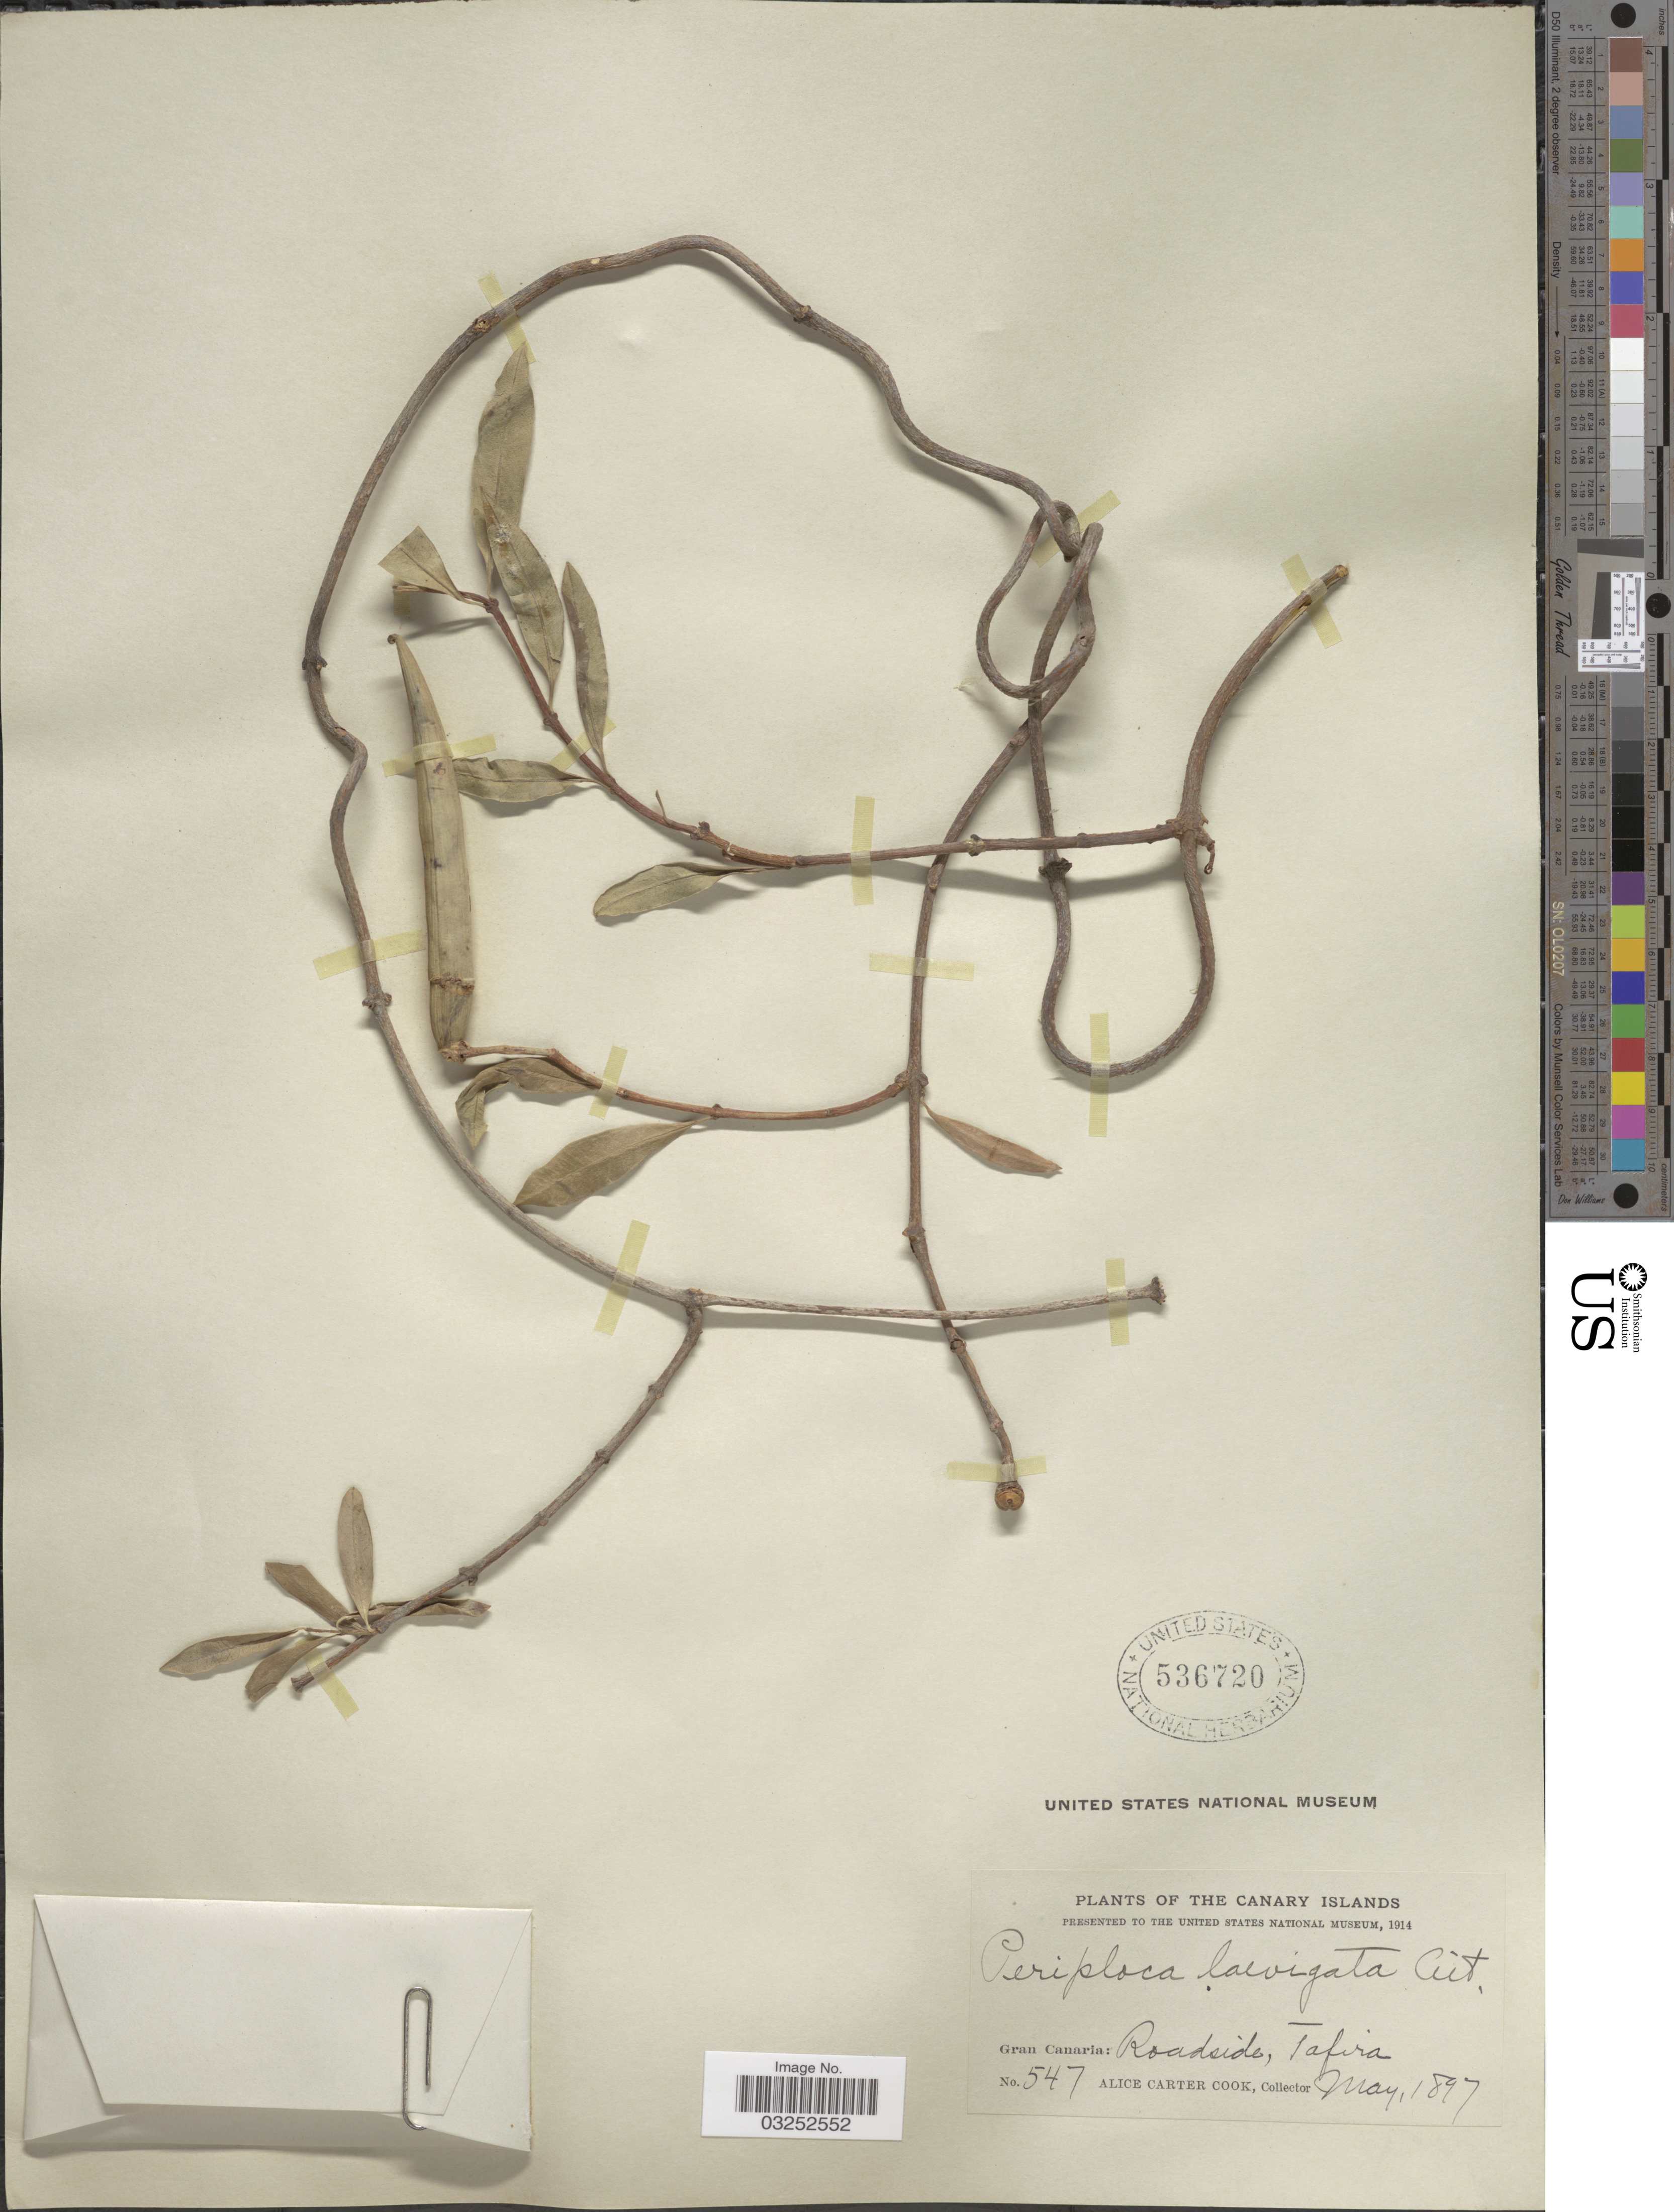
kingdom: Plantae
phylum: Tracheophyta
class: Magnoliopsida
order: Gentianales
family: Apocynaceae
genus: Periploca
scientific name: Periploca laevigata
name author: Aiton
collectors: Alice C. Cook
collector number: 547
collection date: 1897-05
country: Spain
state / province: Canarias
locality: The Canary Islands, Gran Canaria: Roadside, Tafira.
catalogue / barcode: US 536720